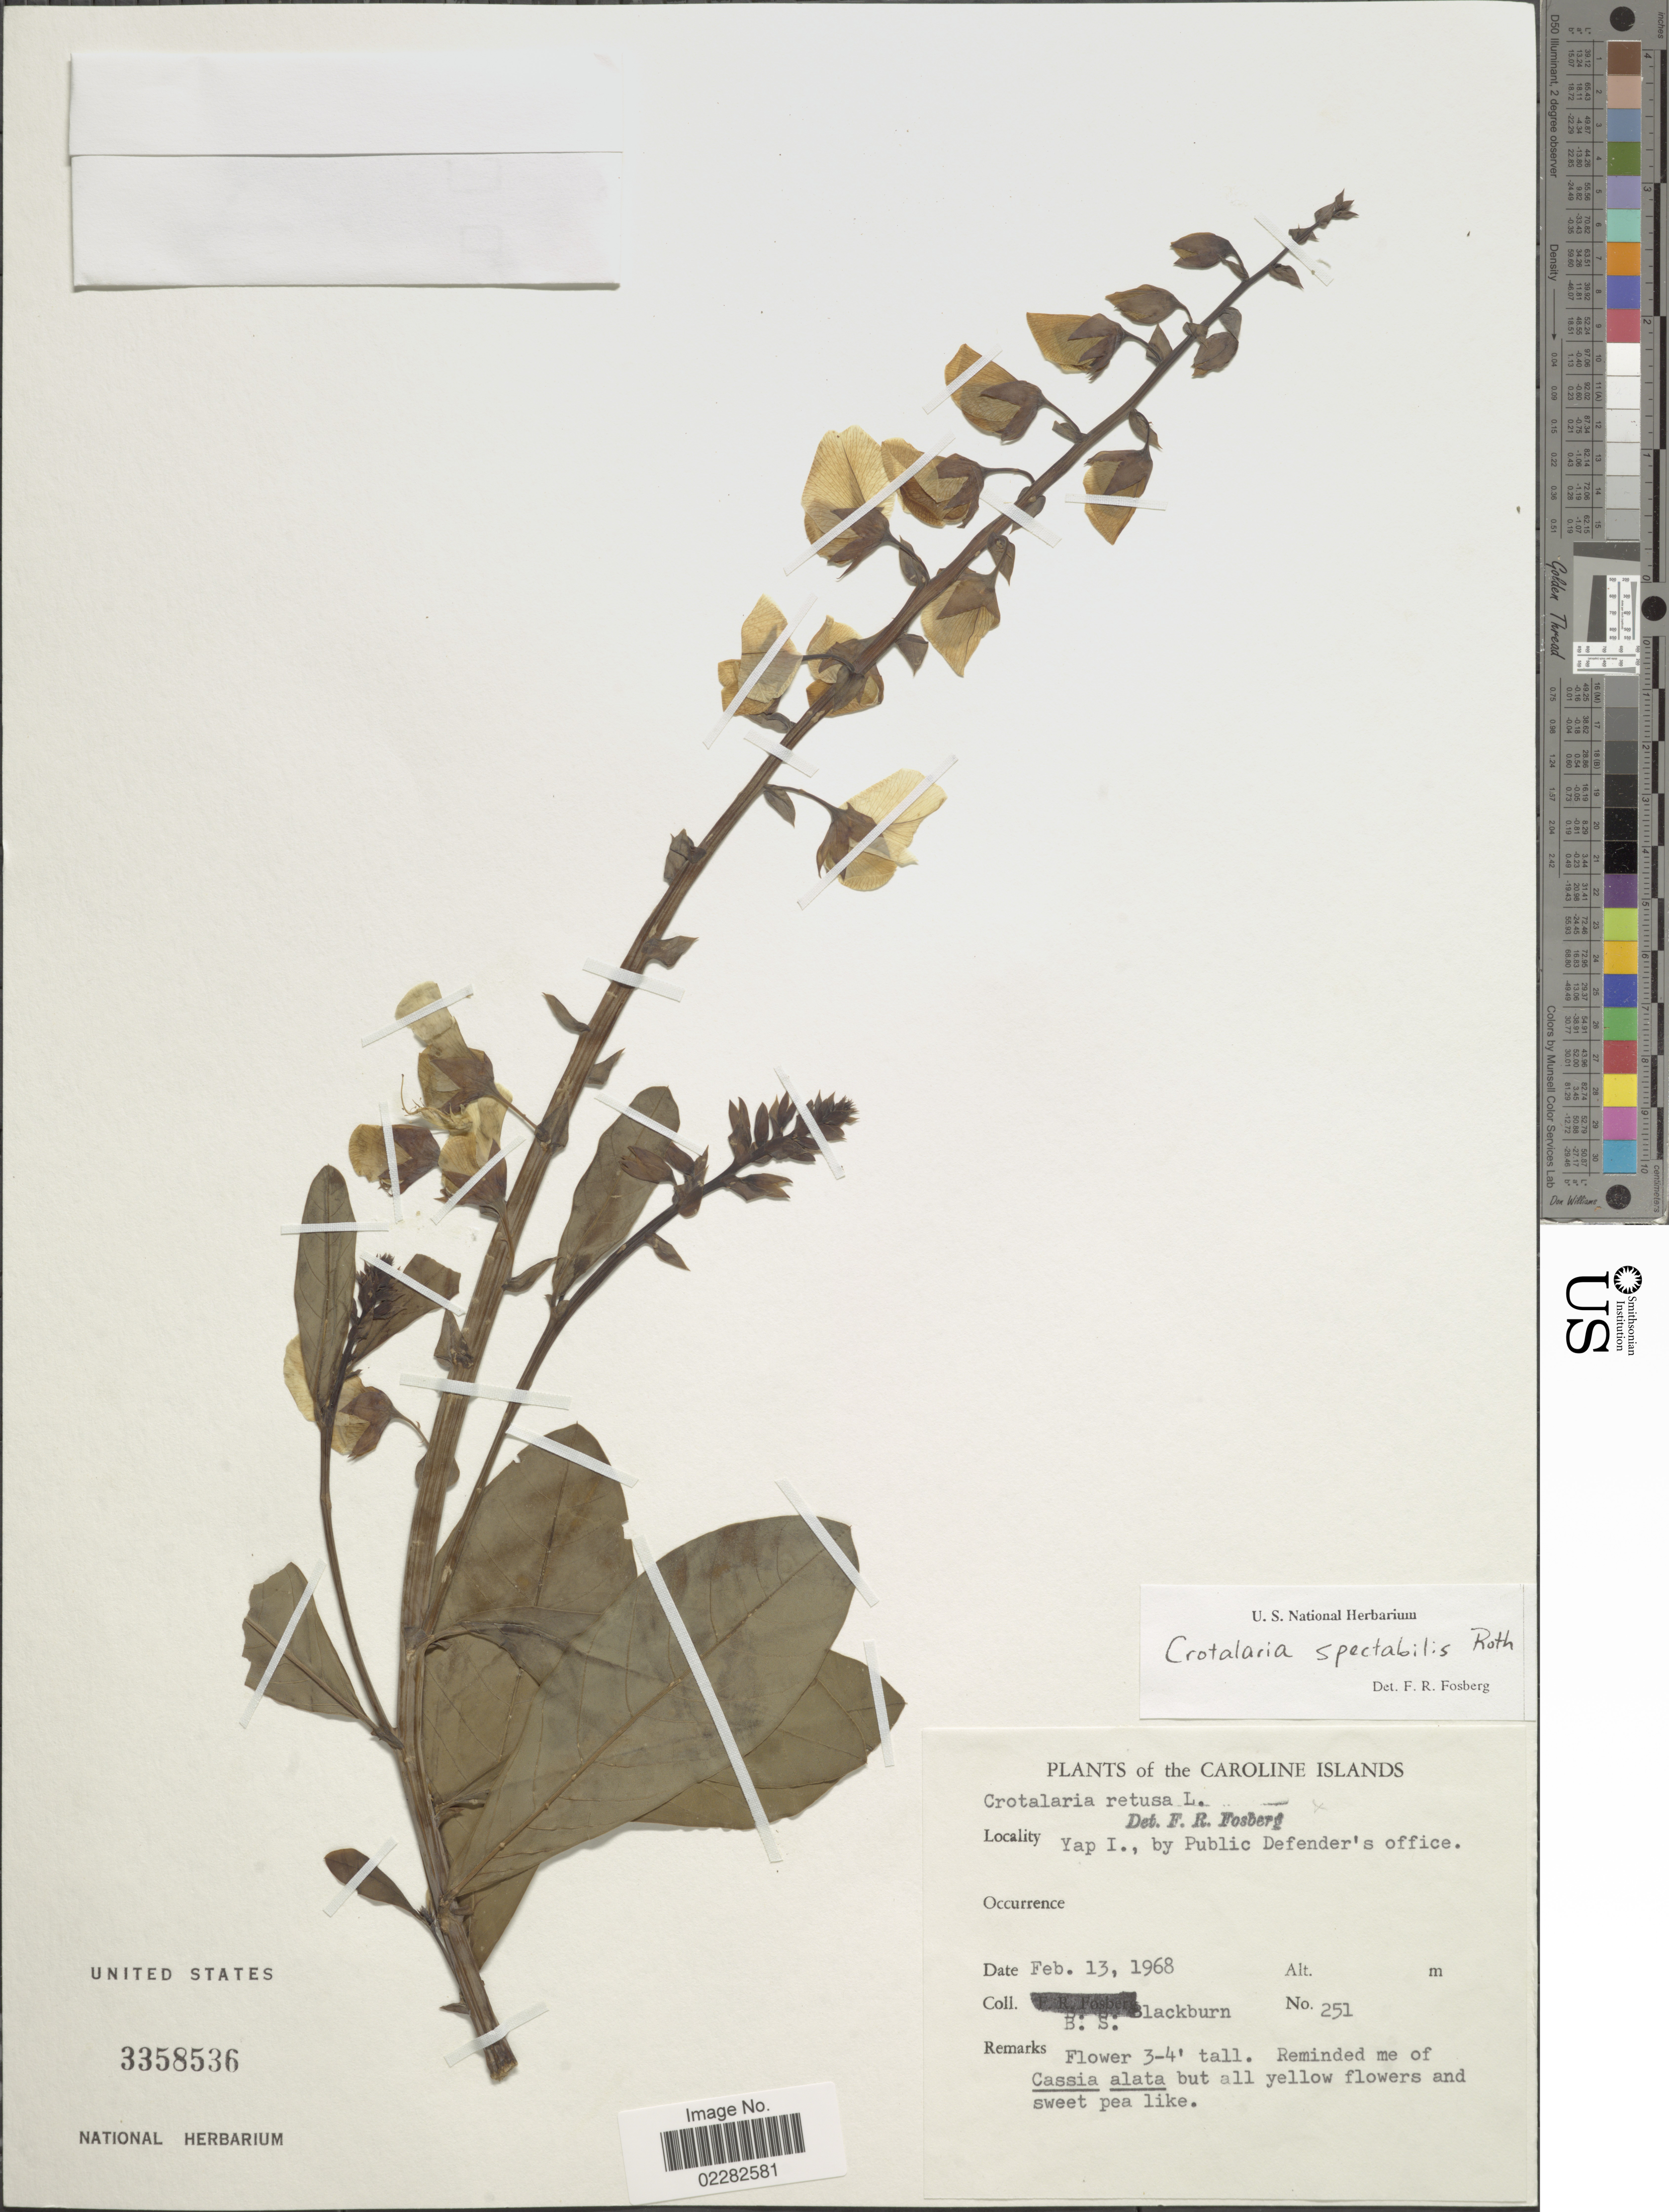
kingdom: Plantae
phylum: Tracheophyta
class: Magnoliopsida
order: Fabales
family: Fabaceae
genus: Crotalaria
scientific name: Crotalaria spectabilis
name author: Roth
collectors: B. S. Blackburn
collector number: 251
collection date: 1968-02-13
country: Micronesia, Federated States of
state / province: Yap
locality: Caroline Islands, Yap I., by Public Defender's Office.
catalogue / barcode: US 3358536